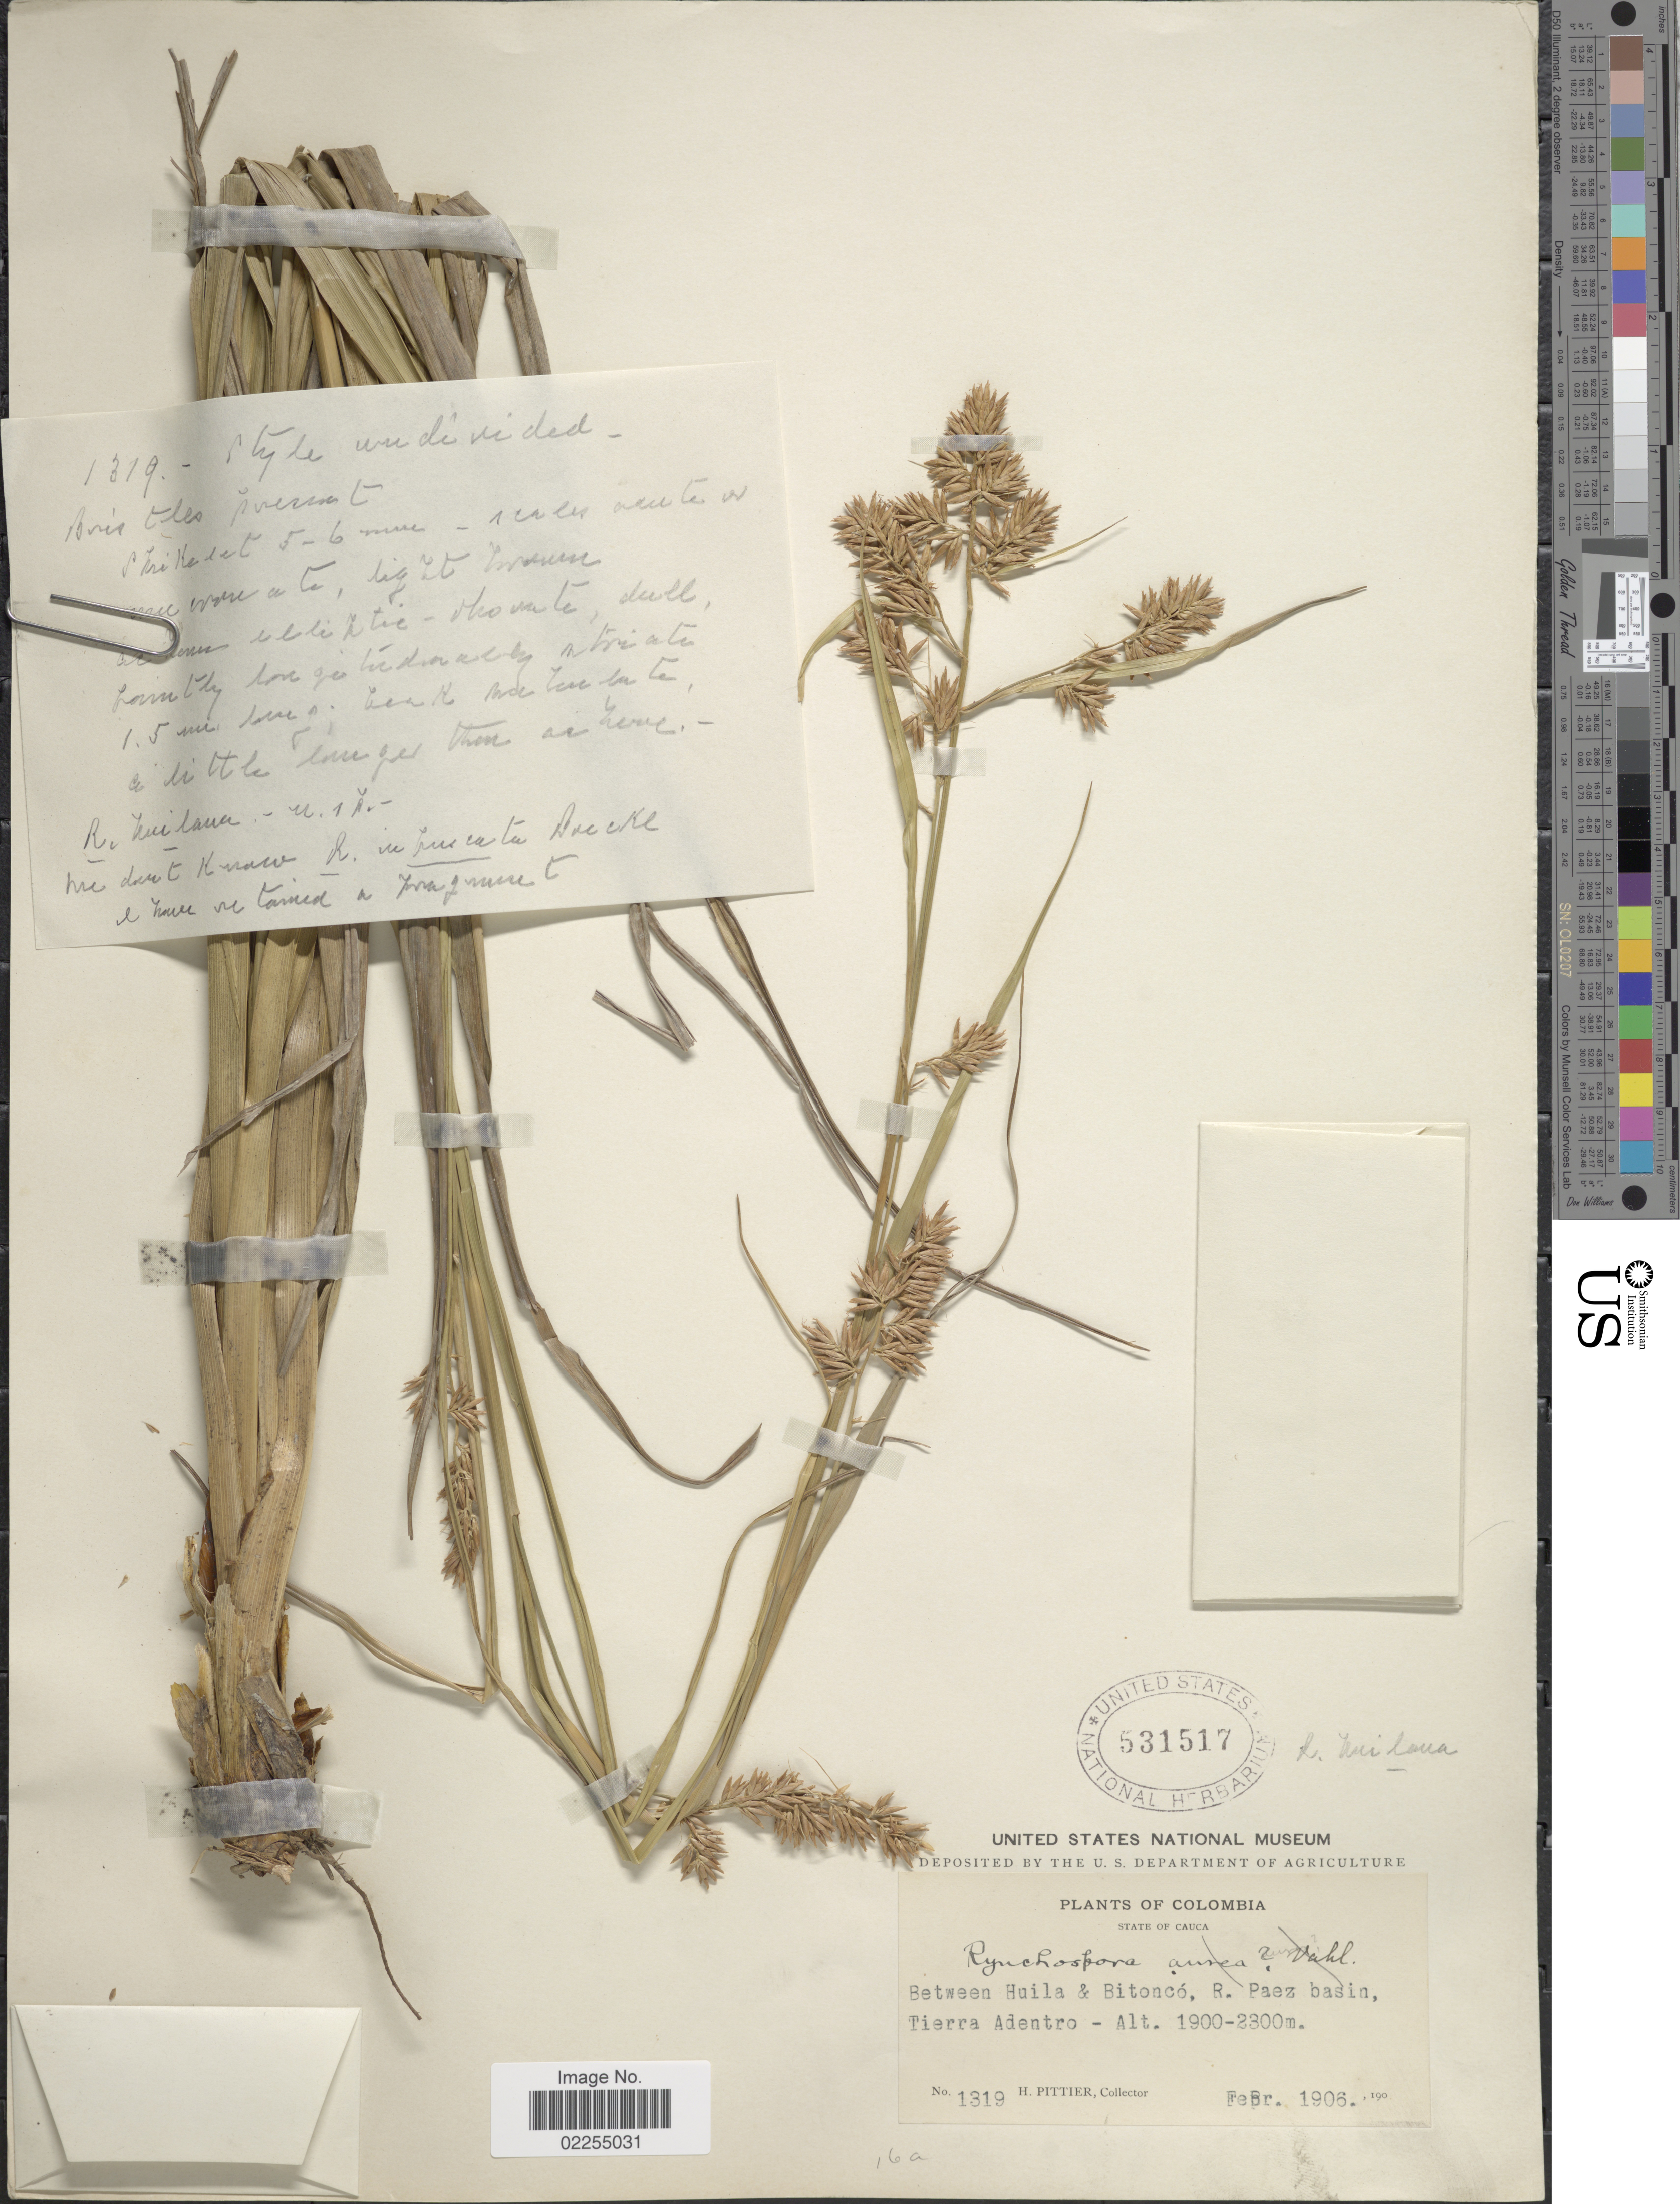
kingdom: Plantae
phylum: Tracheophyta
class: Liliopsida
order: Poales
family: Cyperaceae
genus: Rhynchospora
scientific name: Rhynchospora killipii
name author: Gross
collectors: H. F. Pittier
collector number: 1319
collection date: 1906-02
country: Colombia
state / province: Cauca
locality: Between Huila & Bitonco, R. Paez basin, Tierra Adentro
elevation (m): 1900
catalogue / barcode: US 531517